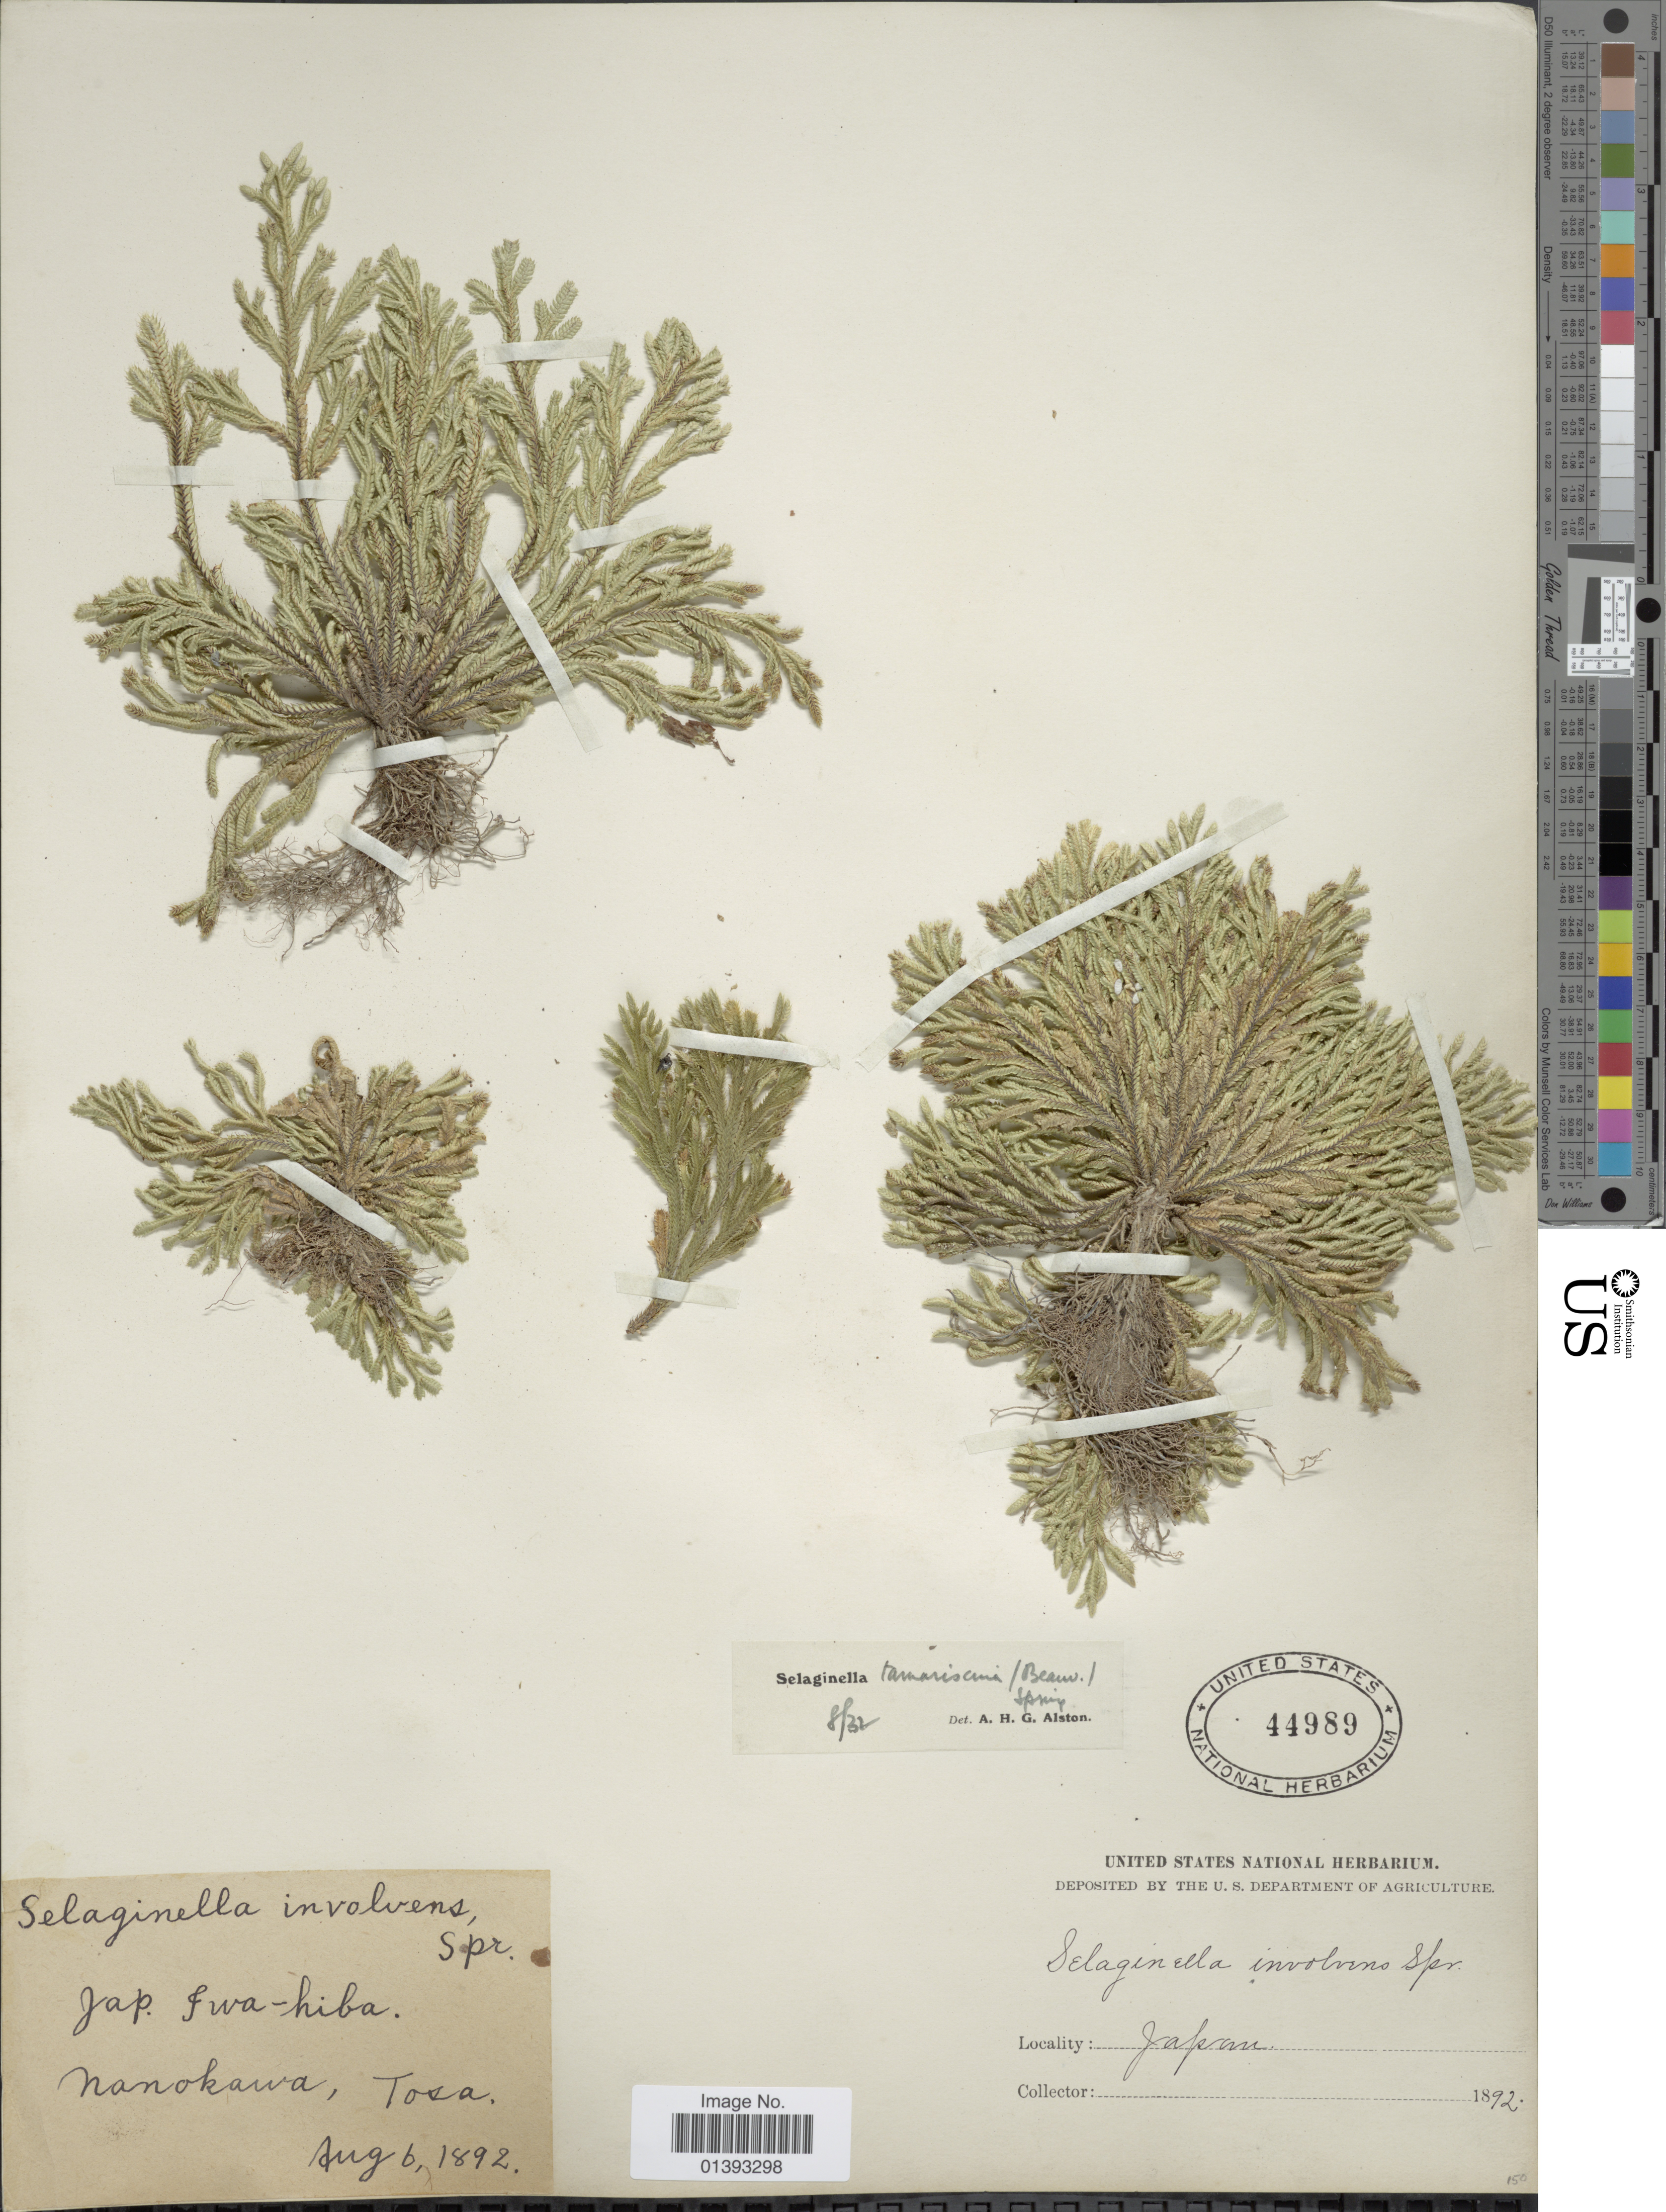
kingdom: Plantae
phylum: Tracheophyta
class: Lycopodiopsida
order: Selaginellales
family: Selaginellaceae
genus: Selaginella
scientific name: Selaginella tamariscina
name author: (P. Beauv.) Spring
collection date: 1892-08-06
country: Japan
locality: Twa-hiba, Nanokawa, Tosa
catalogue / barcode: US 44989